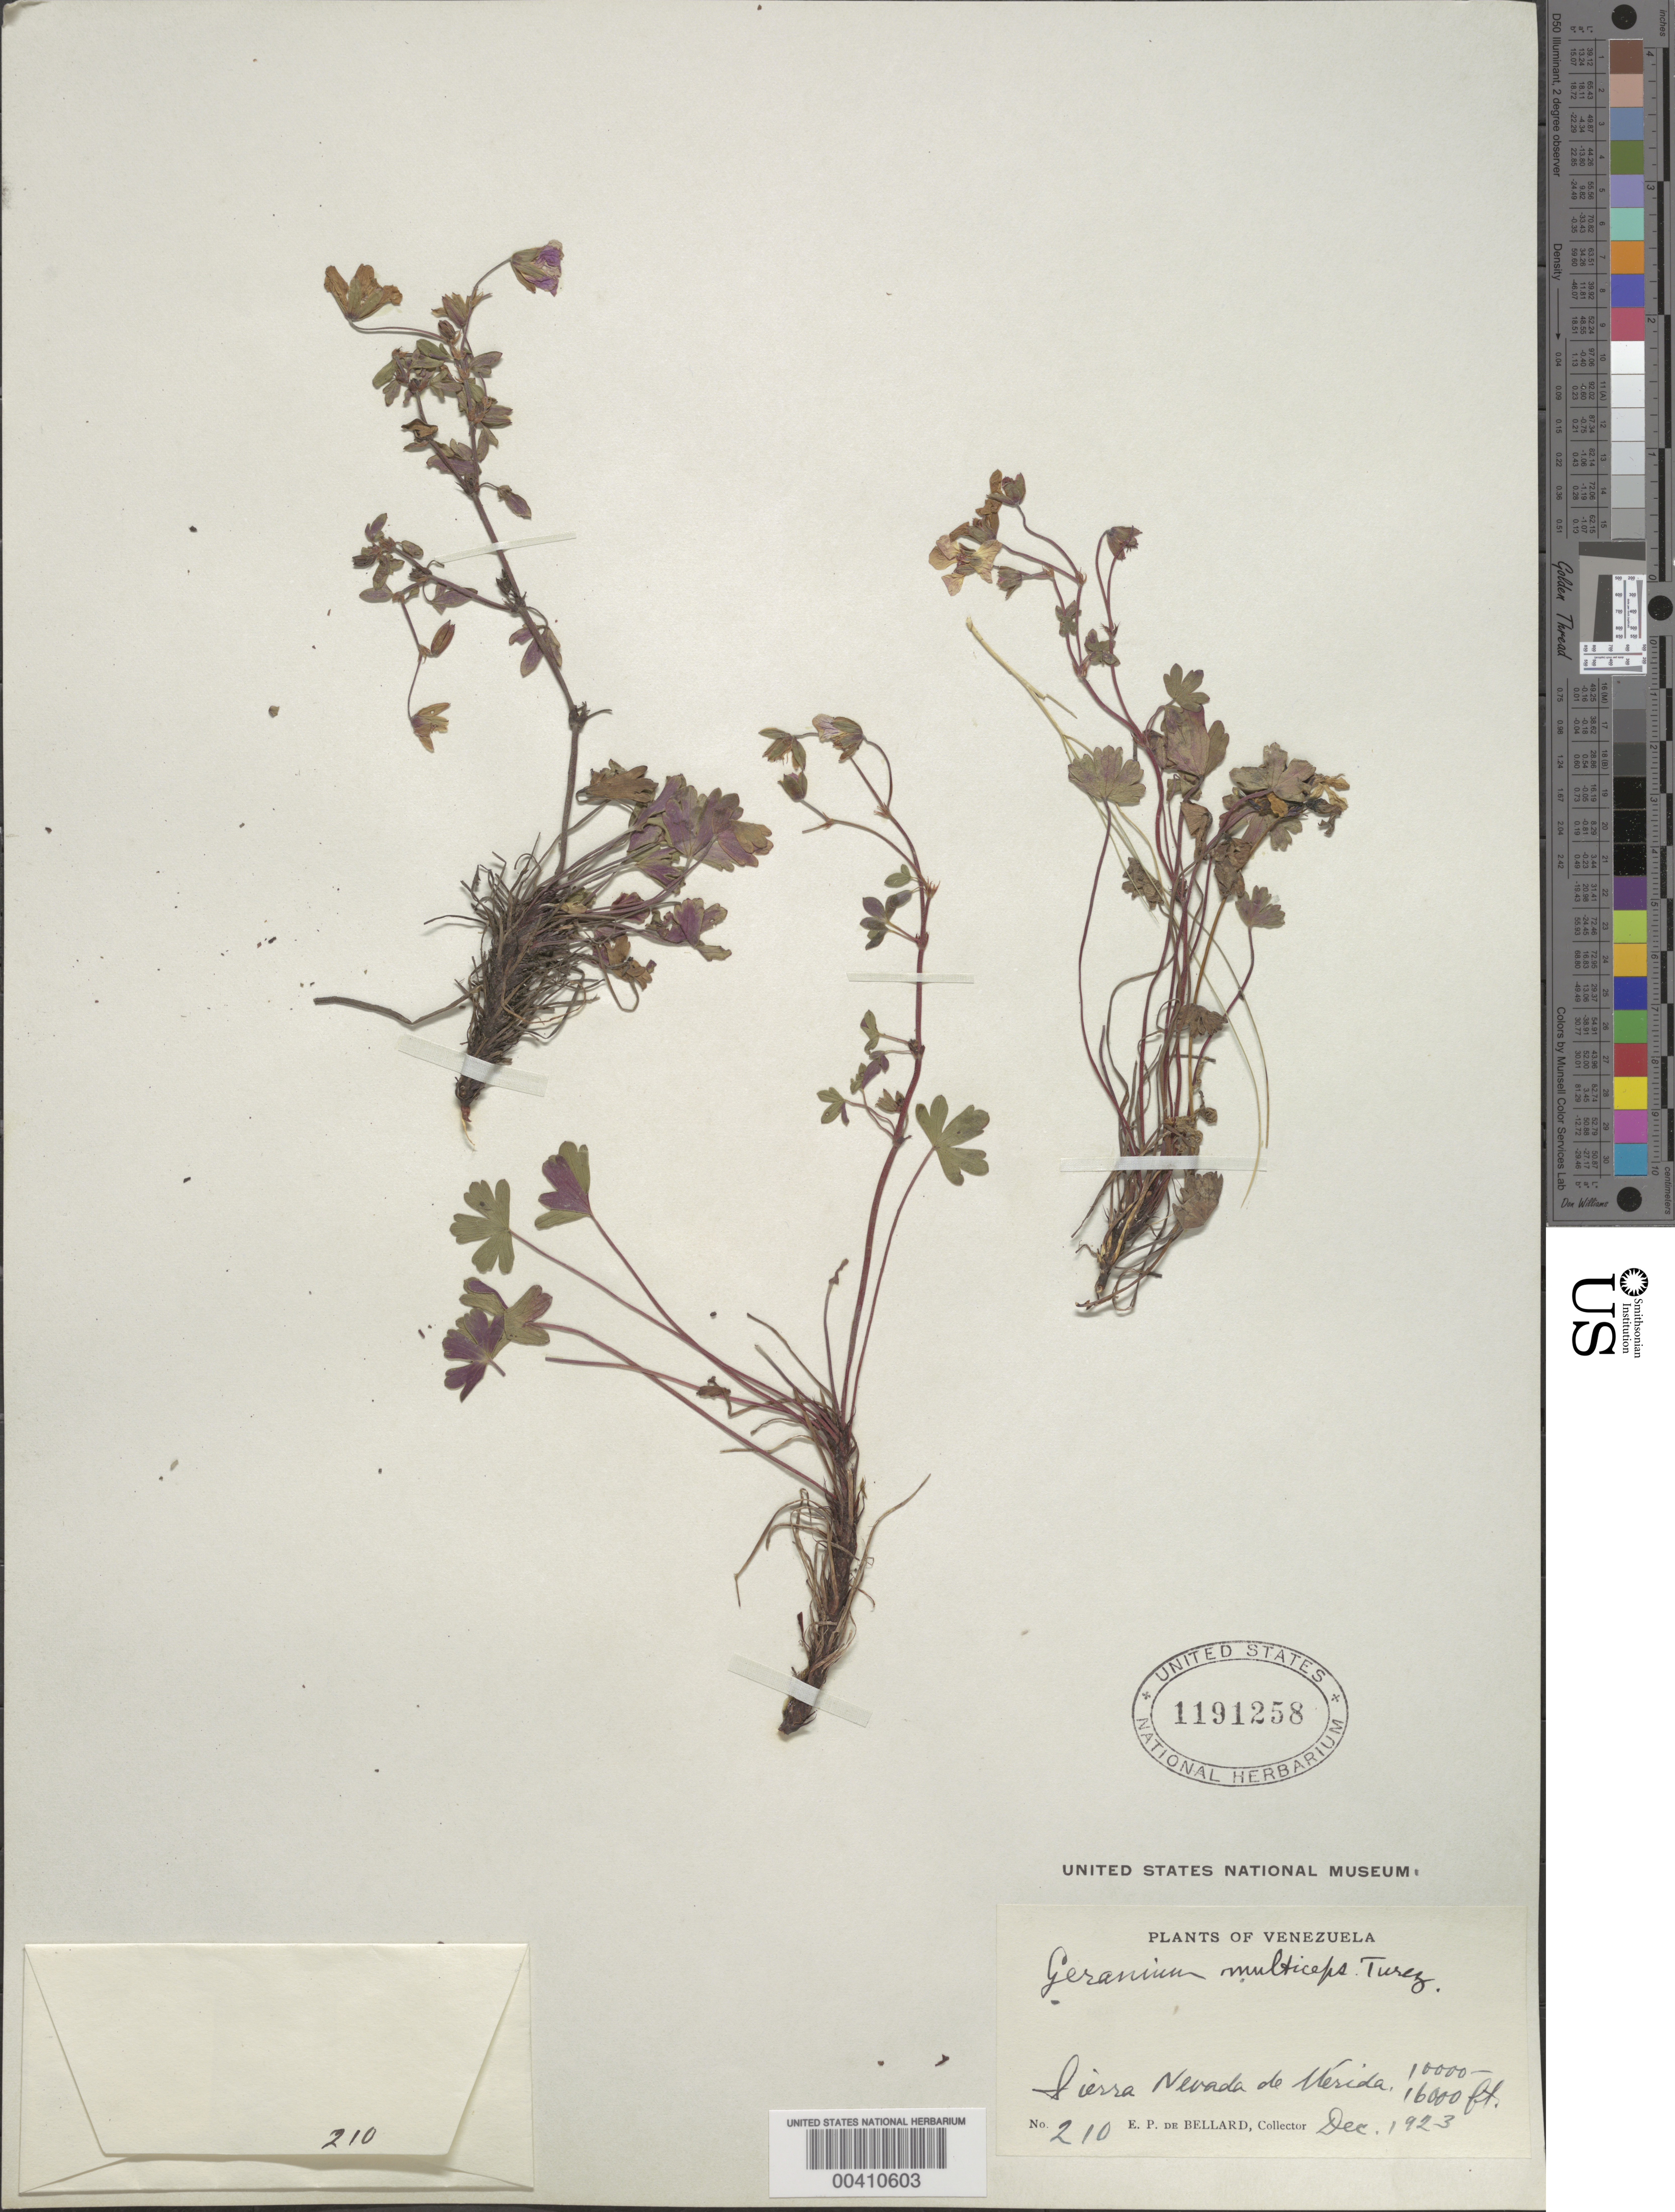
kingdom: Plantae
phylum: Tracheophyta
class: Magnoliopsida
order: Geraniales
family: Geraniaceae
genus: Geranium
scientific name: Geranium multiceps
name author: Turcz.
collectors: E. de Bellard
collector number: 210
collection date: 1923-12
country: Venezuela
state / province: Mérida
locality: Sierra Nevada de Mérida.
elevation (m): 3048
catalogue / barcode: US 1191258